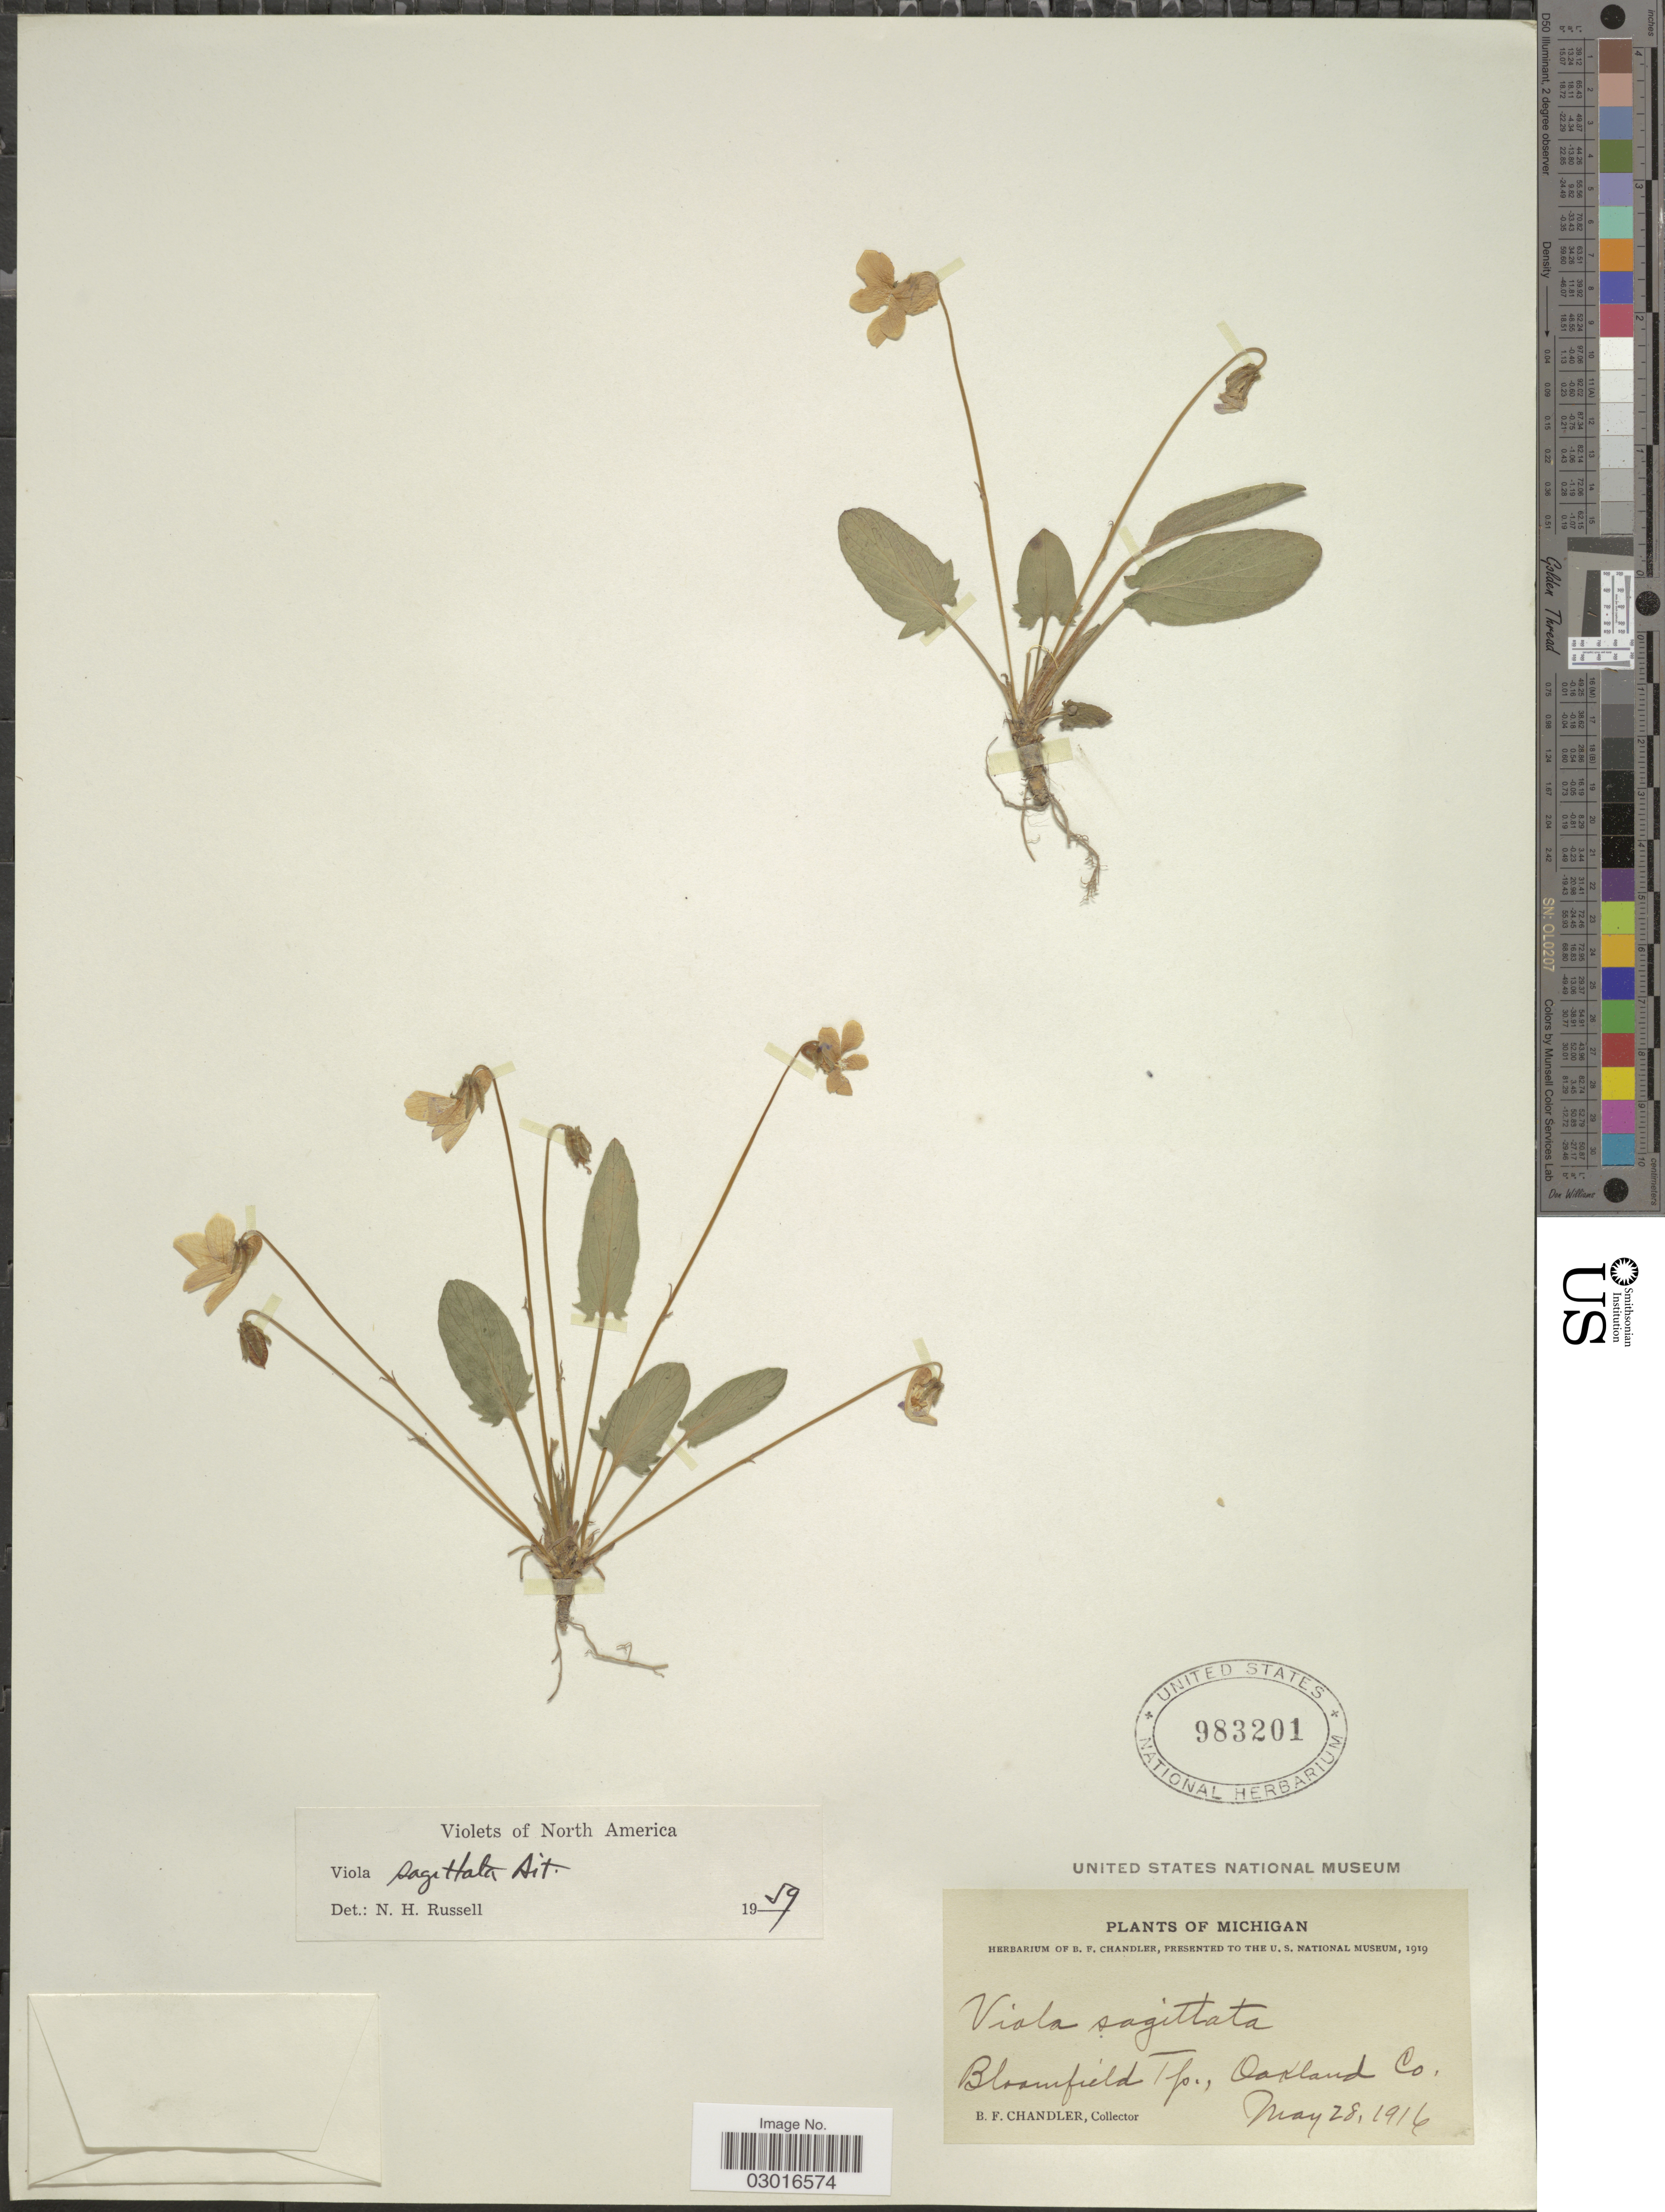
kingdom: Plantae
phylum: Tracheophyta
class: Magnoliopsida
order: Malpighiales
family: Violaceae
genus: Viola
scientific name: Viola sagittata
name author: Aiton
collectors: B. F. Chandler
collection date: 1916-05-28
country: United States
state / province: Michigan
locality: Bloomfield Tp., Oakland Co.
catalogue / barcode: US 983201